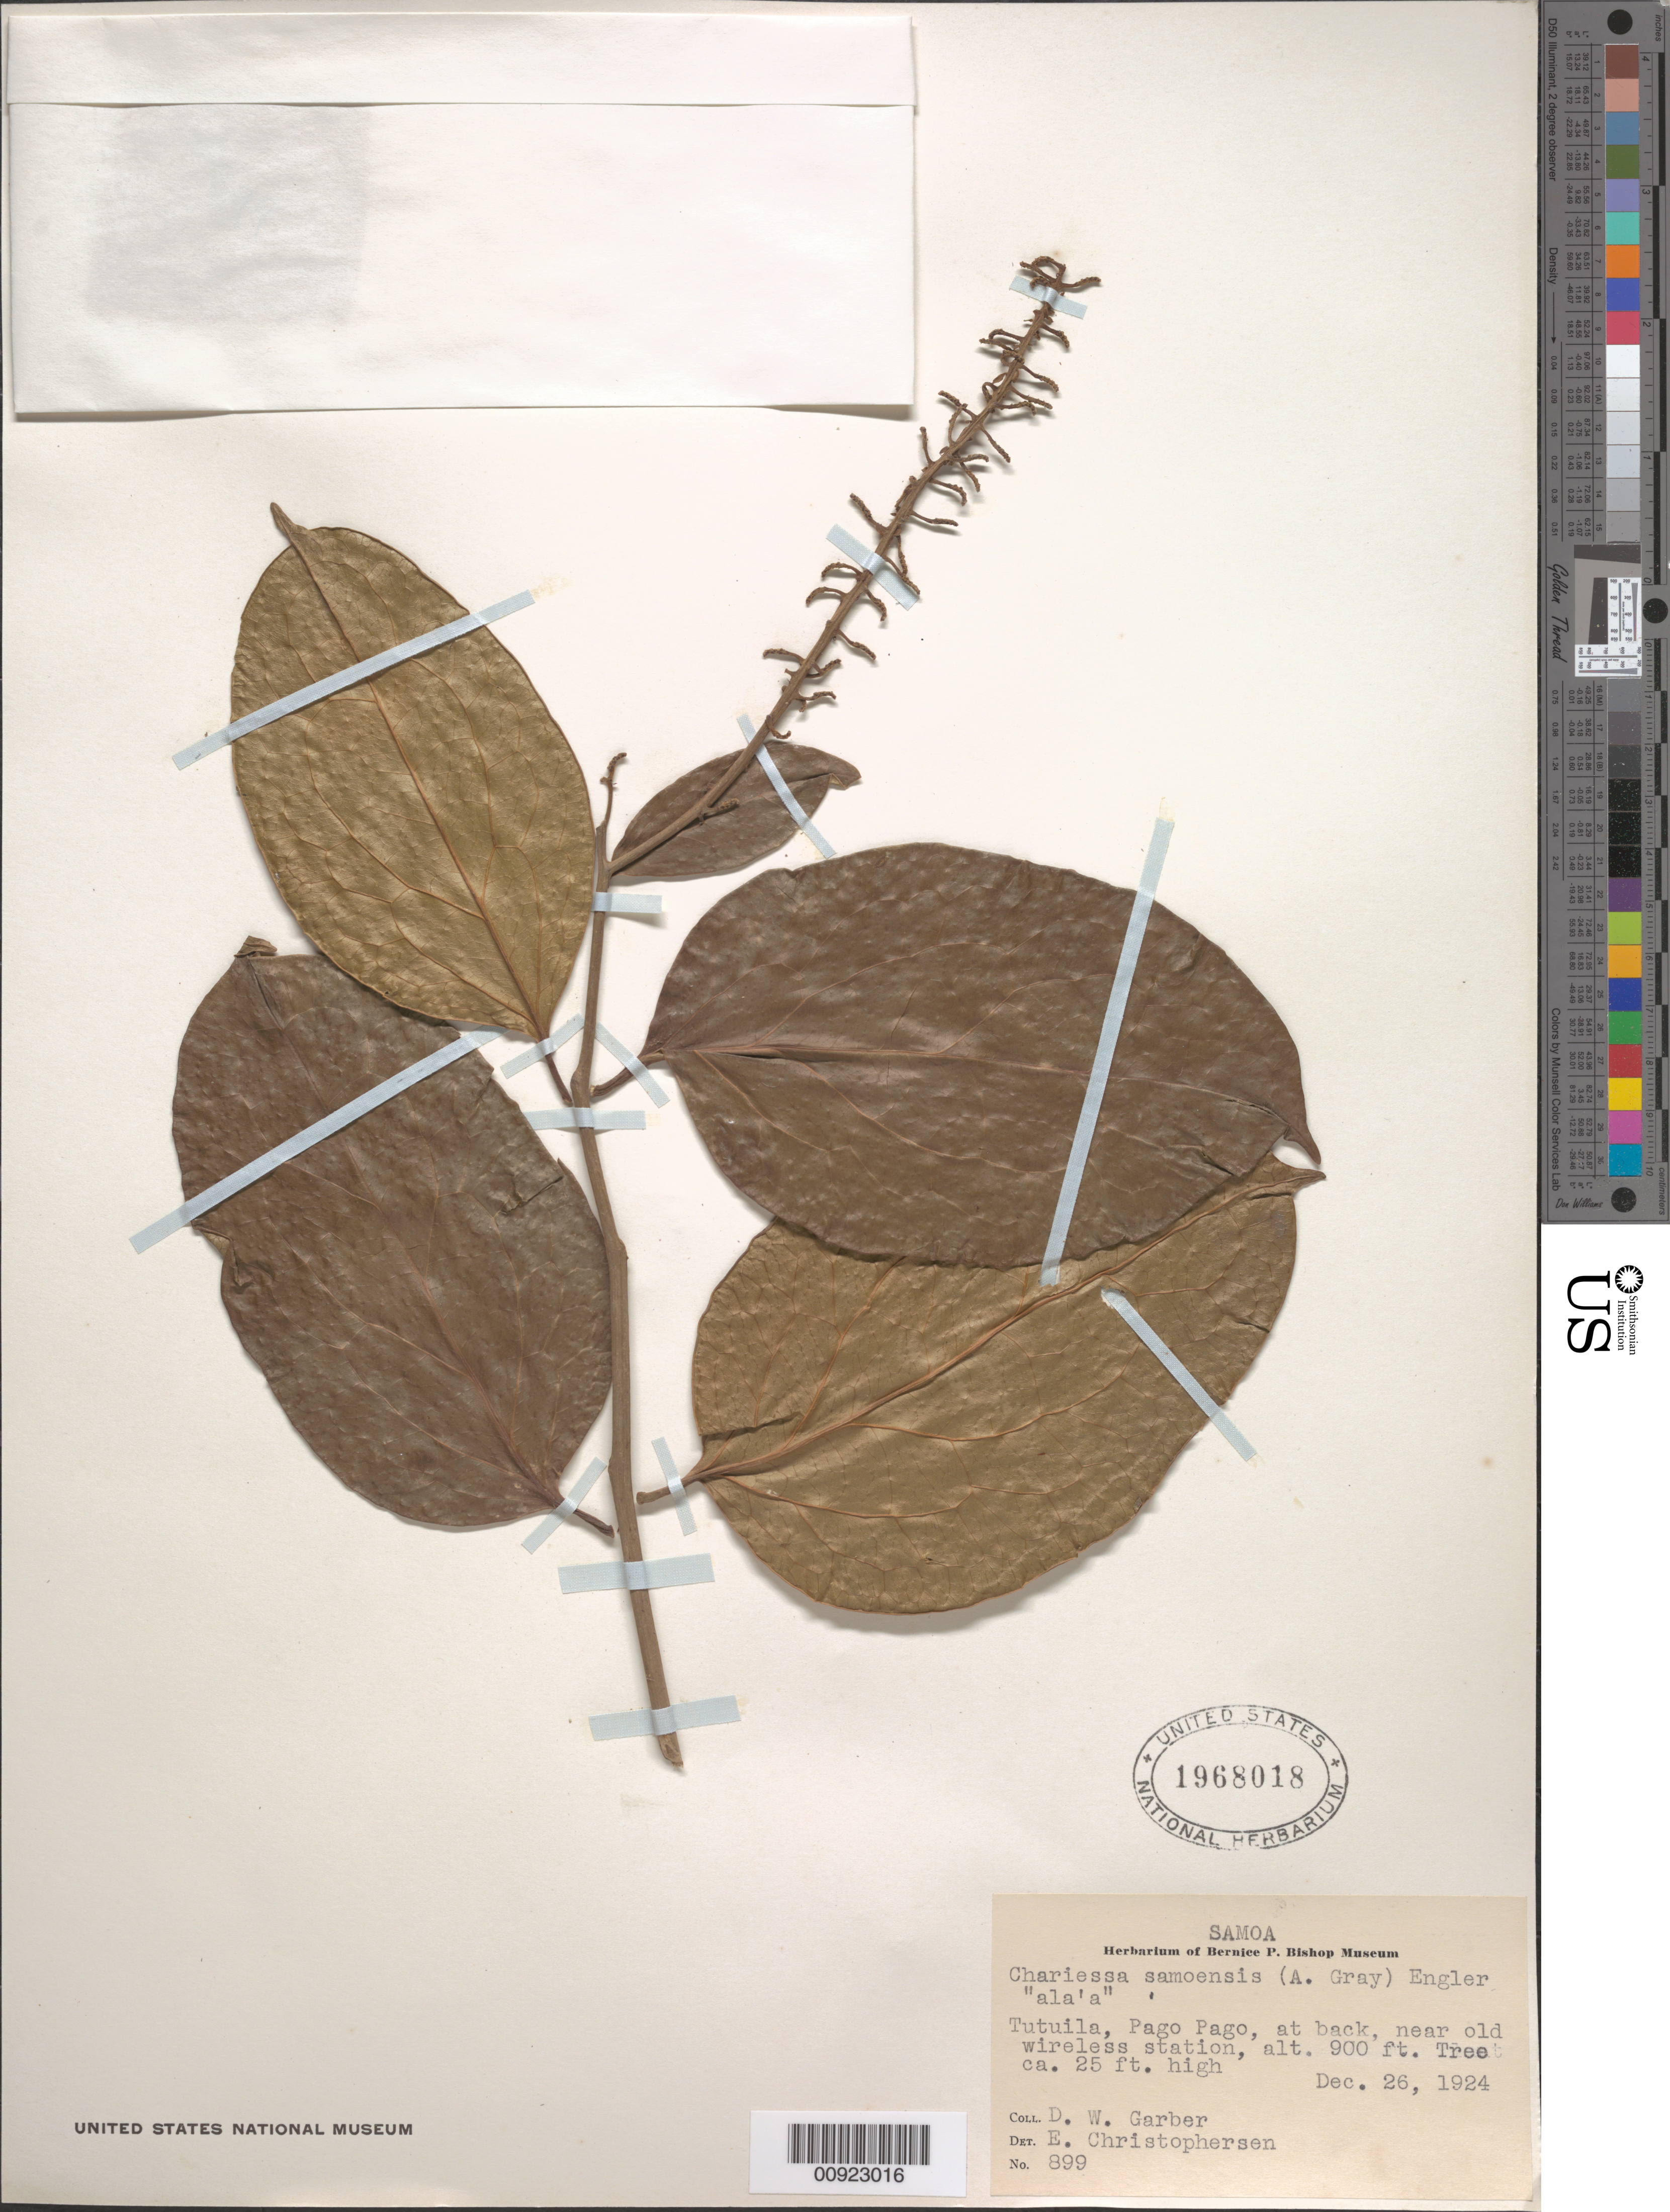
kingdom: Plantae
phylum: Tracheophyta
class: Magnoliopsida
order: Cardiopteridales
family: Cardiopteridaceae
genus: Citronella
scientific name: Citronella samoensis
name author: (A. Gray) R.A. Howard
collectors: D. W. Garber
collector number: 899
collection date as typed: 26 Dec 1924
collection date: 1924-12-26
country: American Samoa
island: Tutua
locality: Tutuila, Pago Pago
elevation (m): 274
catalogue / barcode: US 1968018